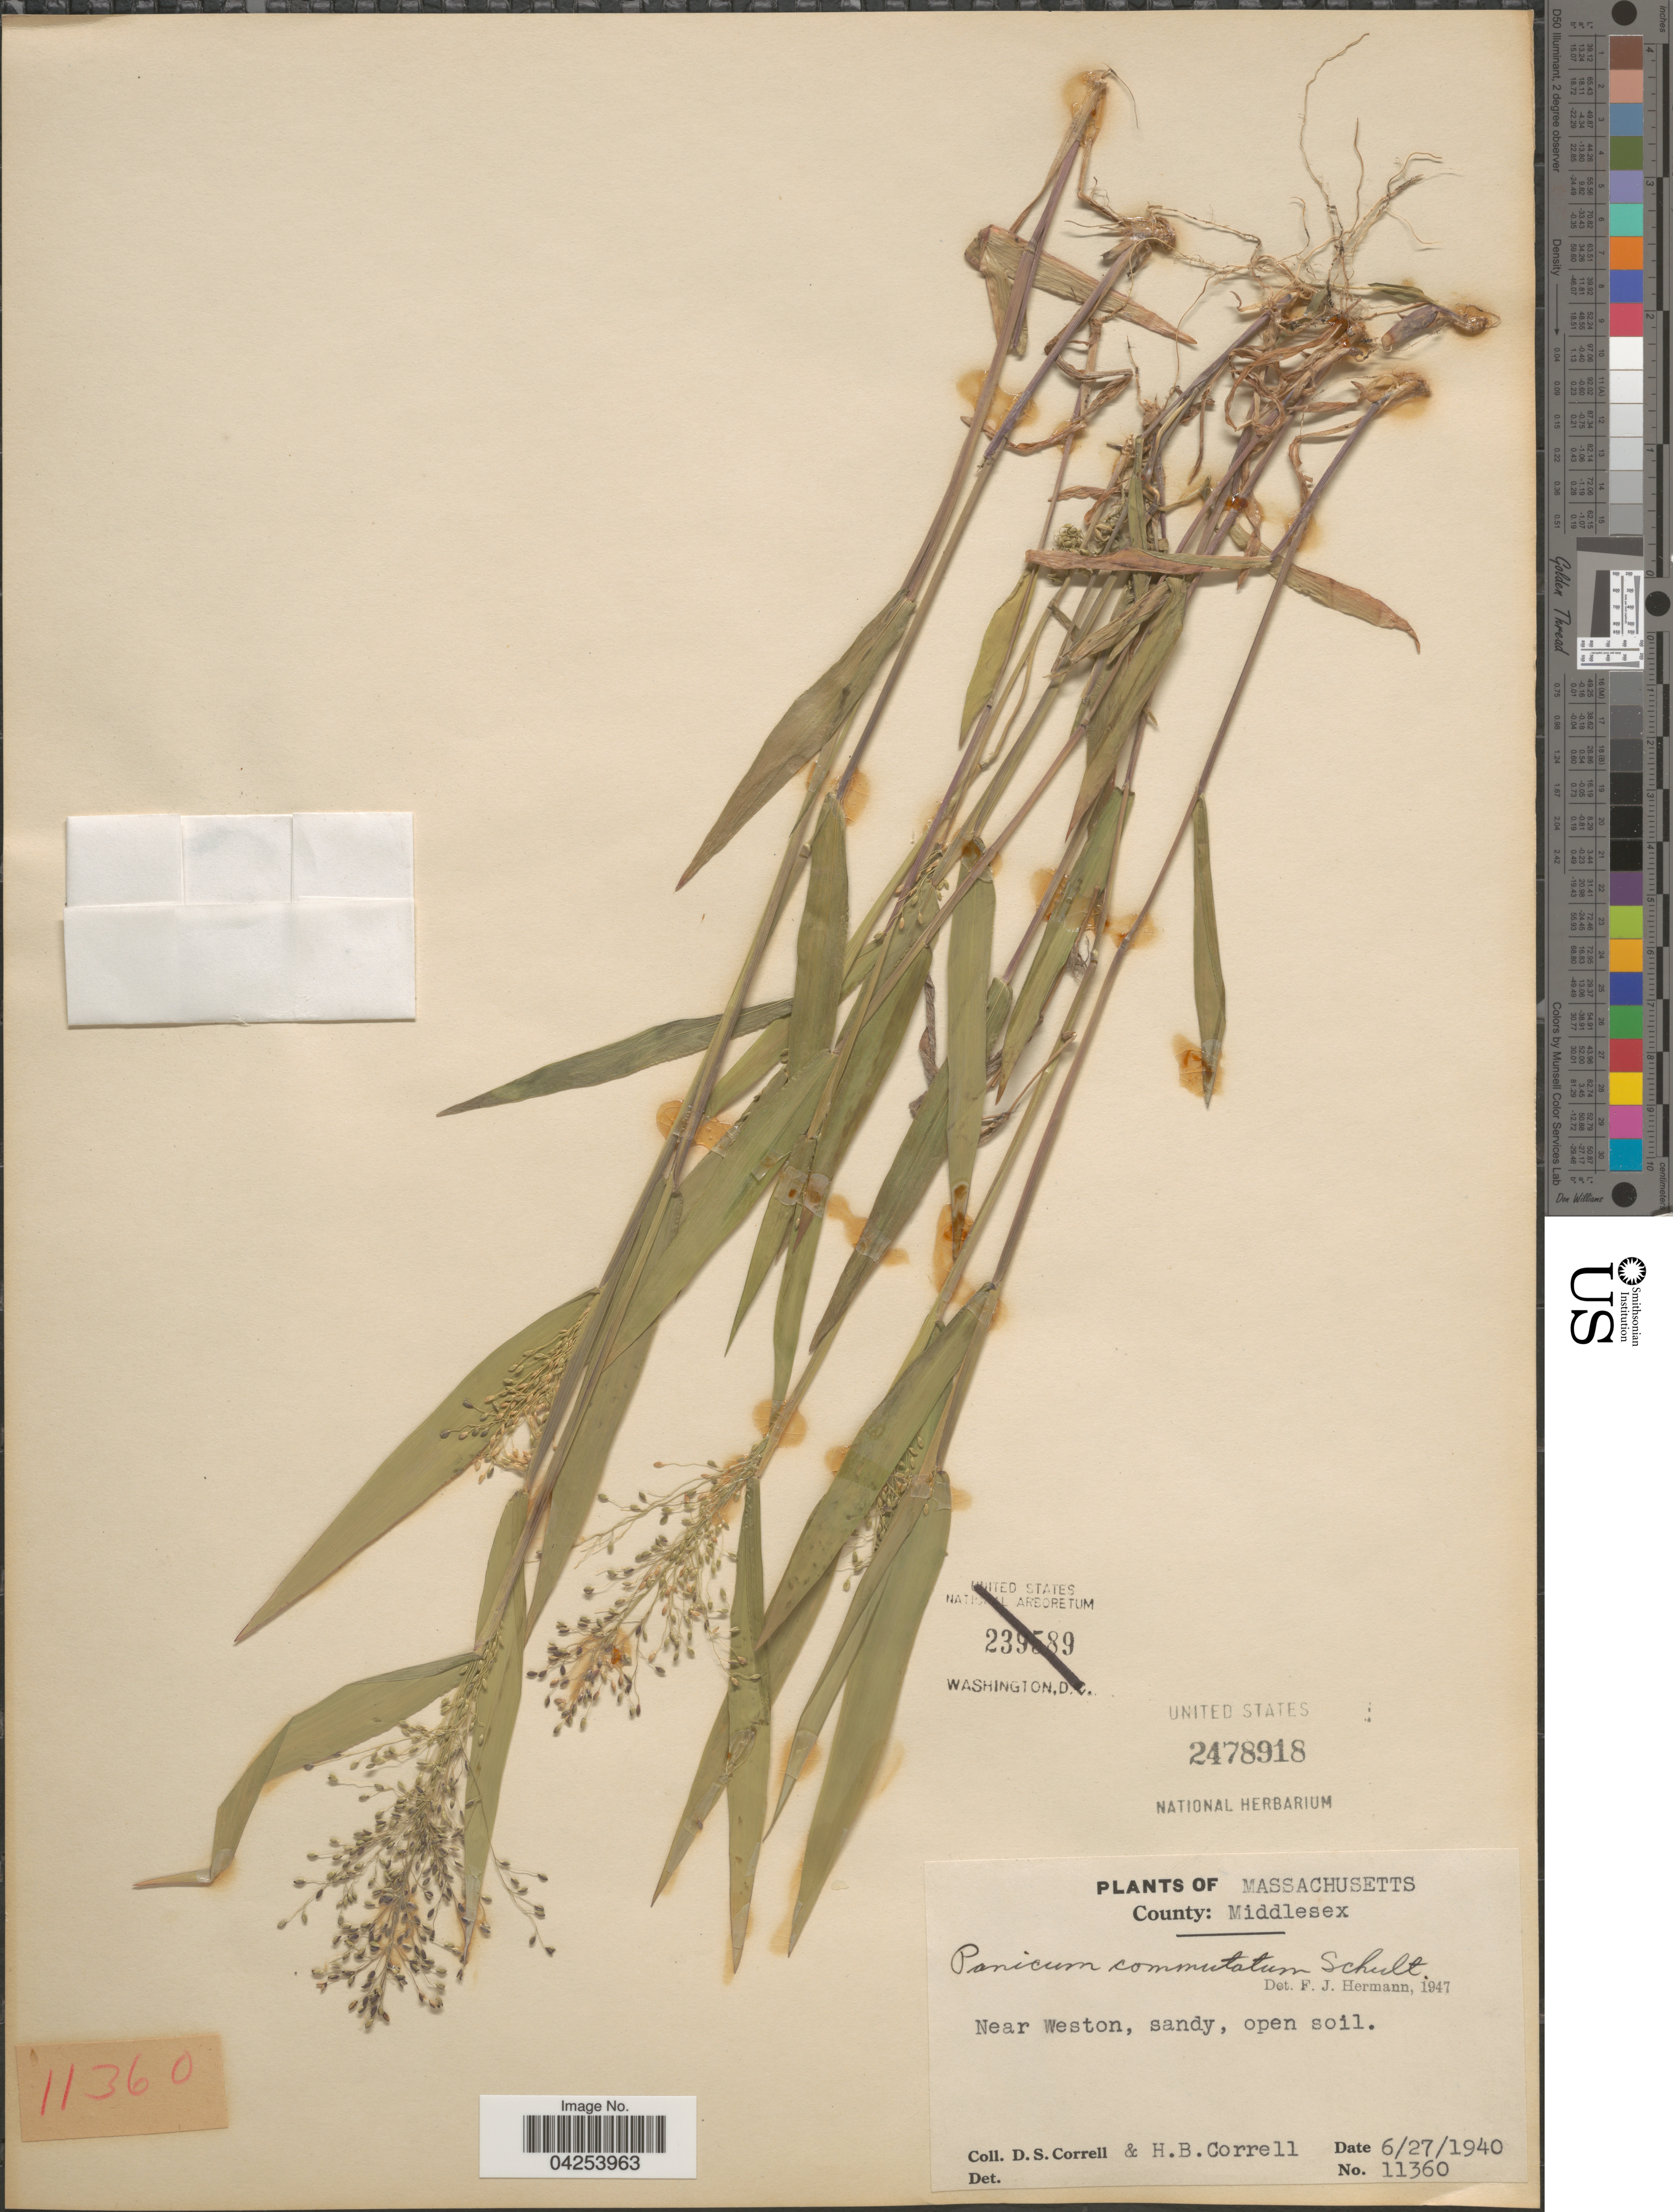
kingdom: Plantae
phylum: Tracheophyta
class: Liliopsida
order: Poales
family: Poaceae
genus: Dichanthelium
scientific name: Dichanthelium commutatum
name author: (Schult.) Gould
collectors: D. S. Correll & H. Correll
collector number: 11360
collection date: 1940-06-27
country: United States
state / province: Massachusetts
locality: County: Middlesex. Near Weston, sandy, open soil.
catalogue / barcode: US 2478918